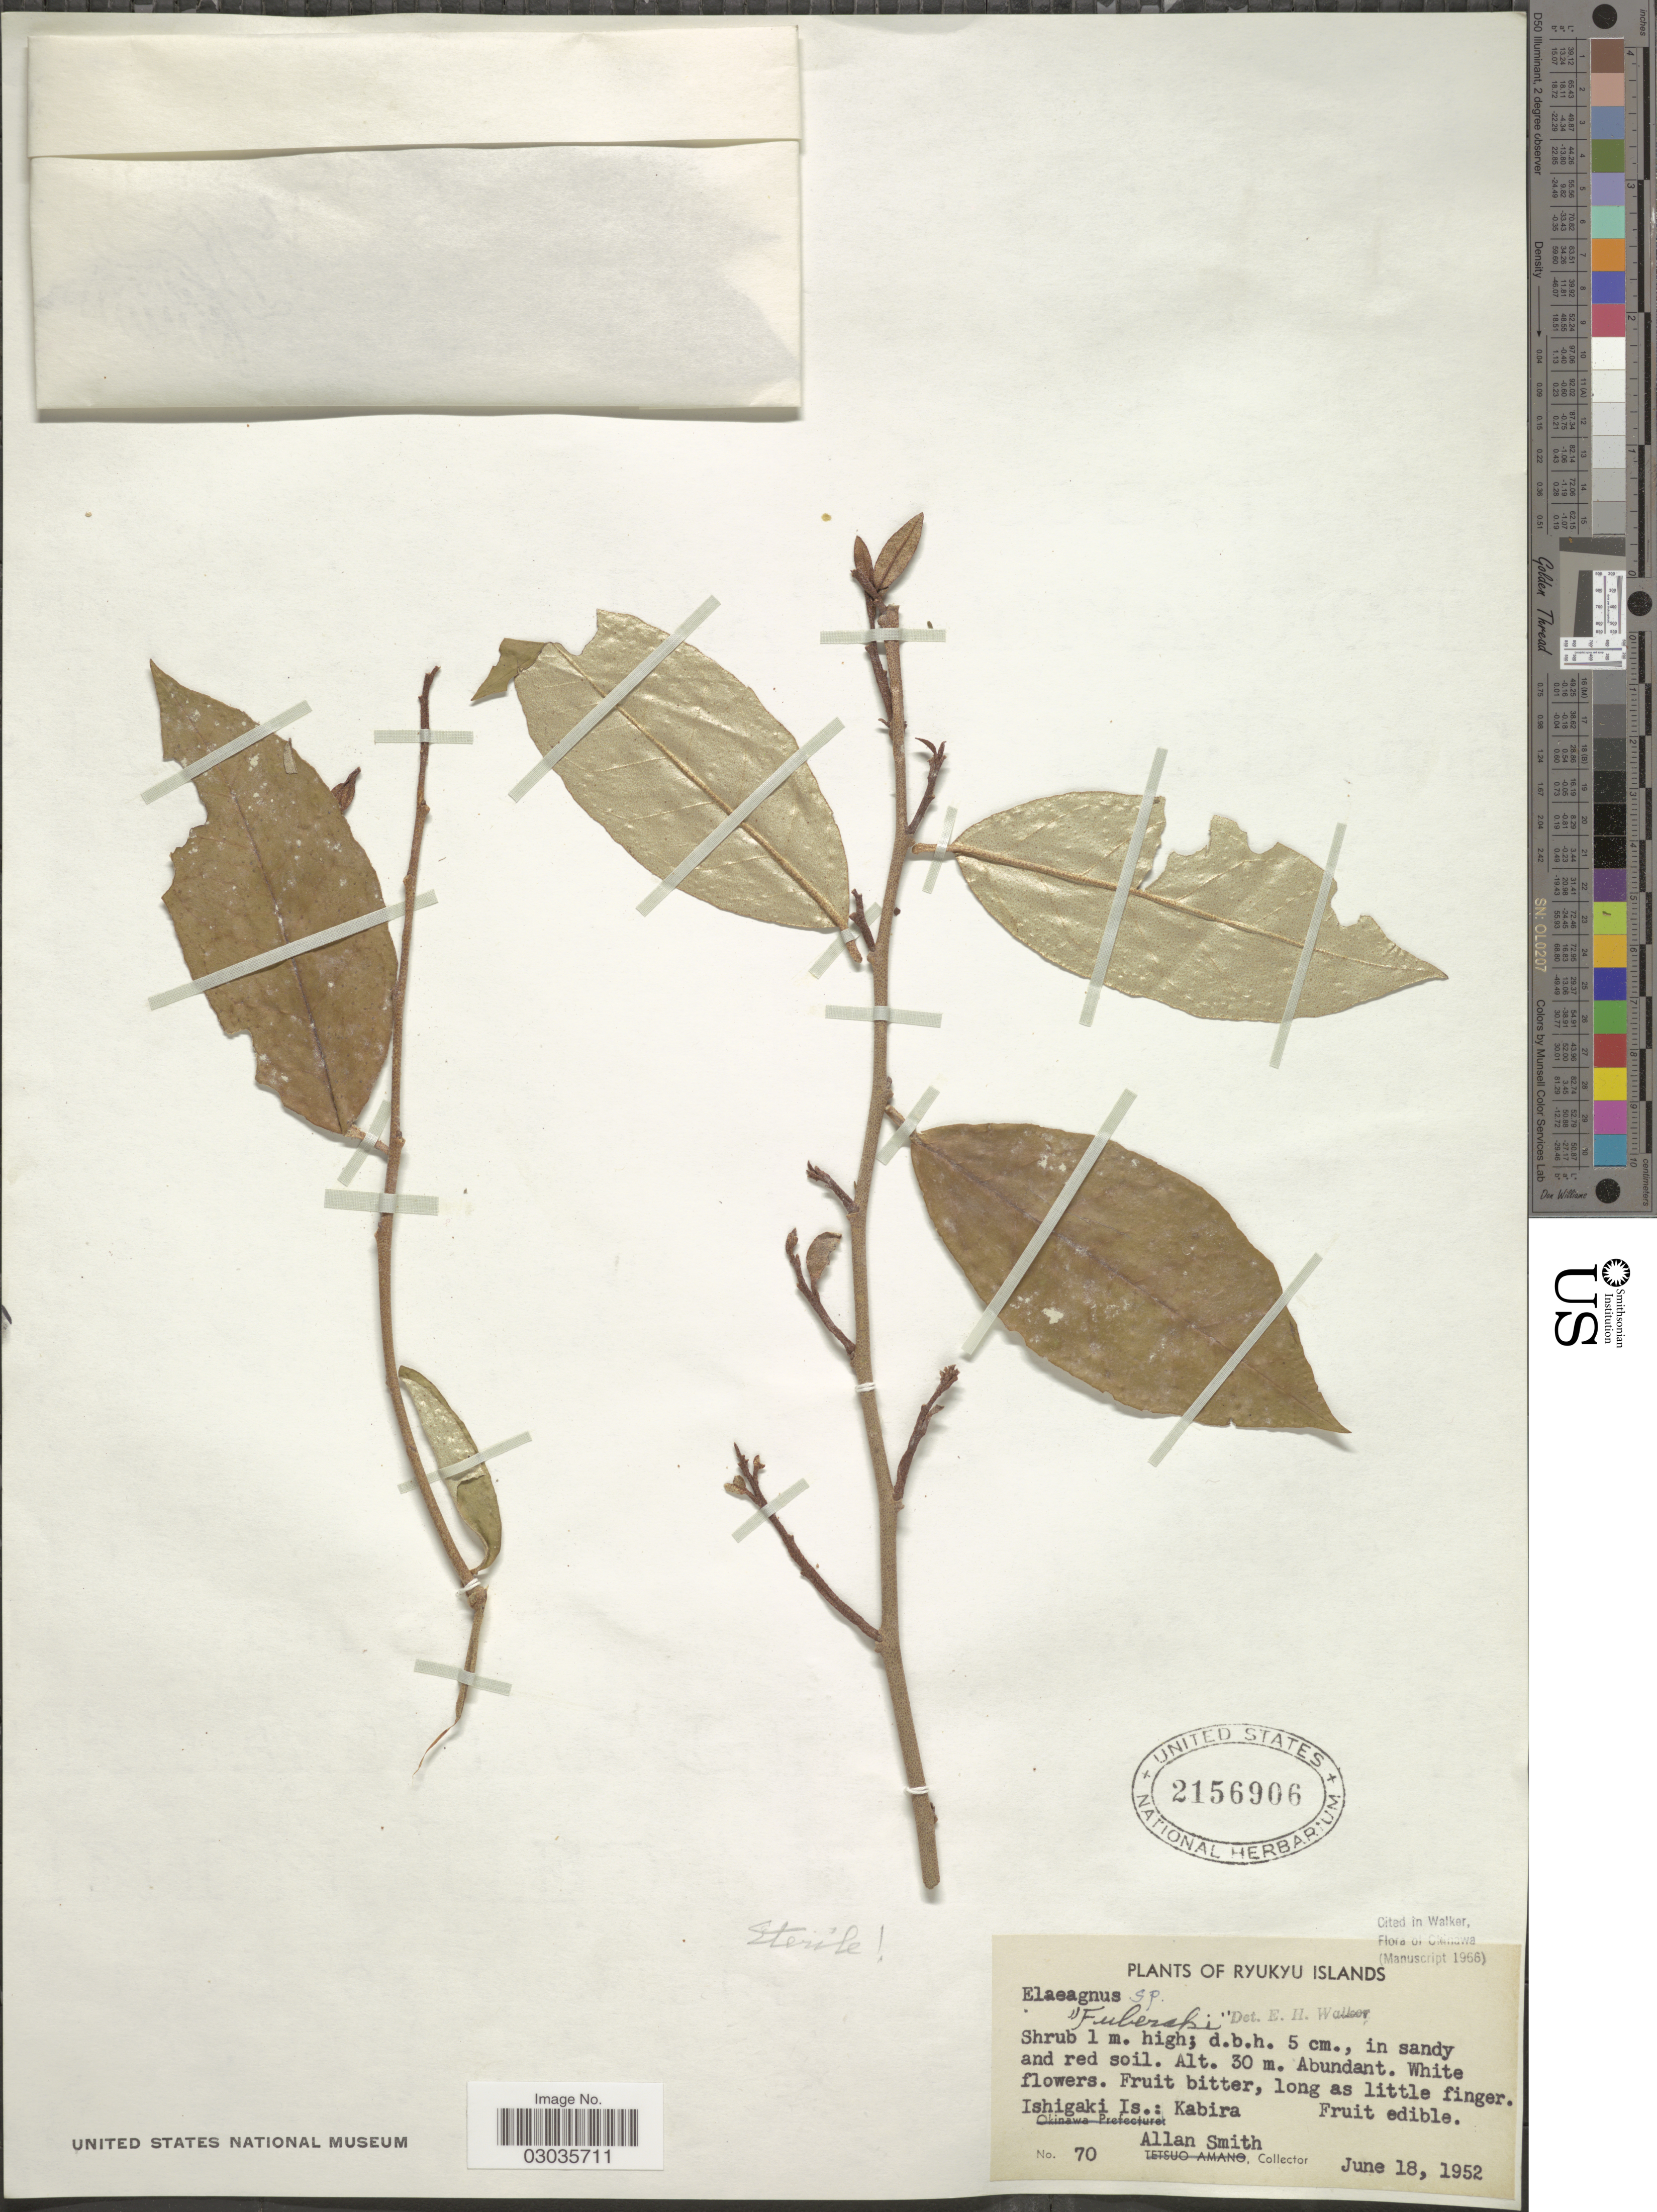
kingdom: Plantae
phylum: Tracheophyta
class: Magnoliopsida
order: Rosales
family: Elaeagnaceae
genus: Elaeagnus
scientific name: Elaeagnus sp.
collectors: A. Smith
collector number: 70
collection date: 1952-06-18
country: Japan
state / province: Okinawa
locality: Ryukyu Islands. Ishigaki Is.: Kabira.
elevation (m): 30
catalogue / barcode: US 2156906